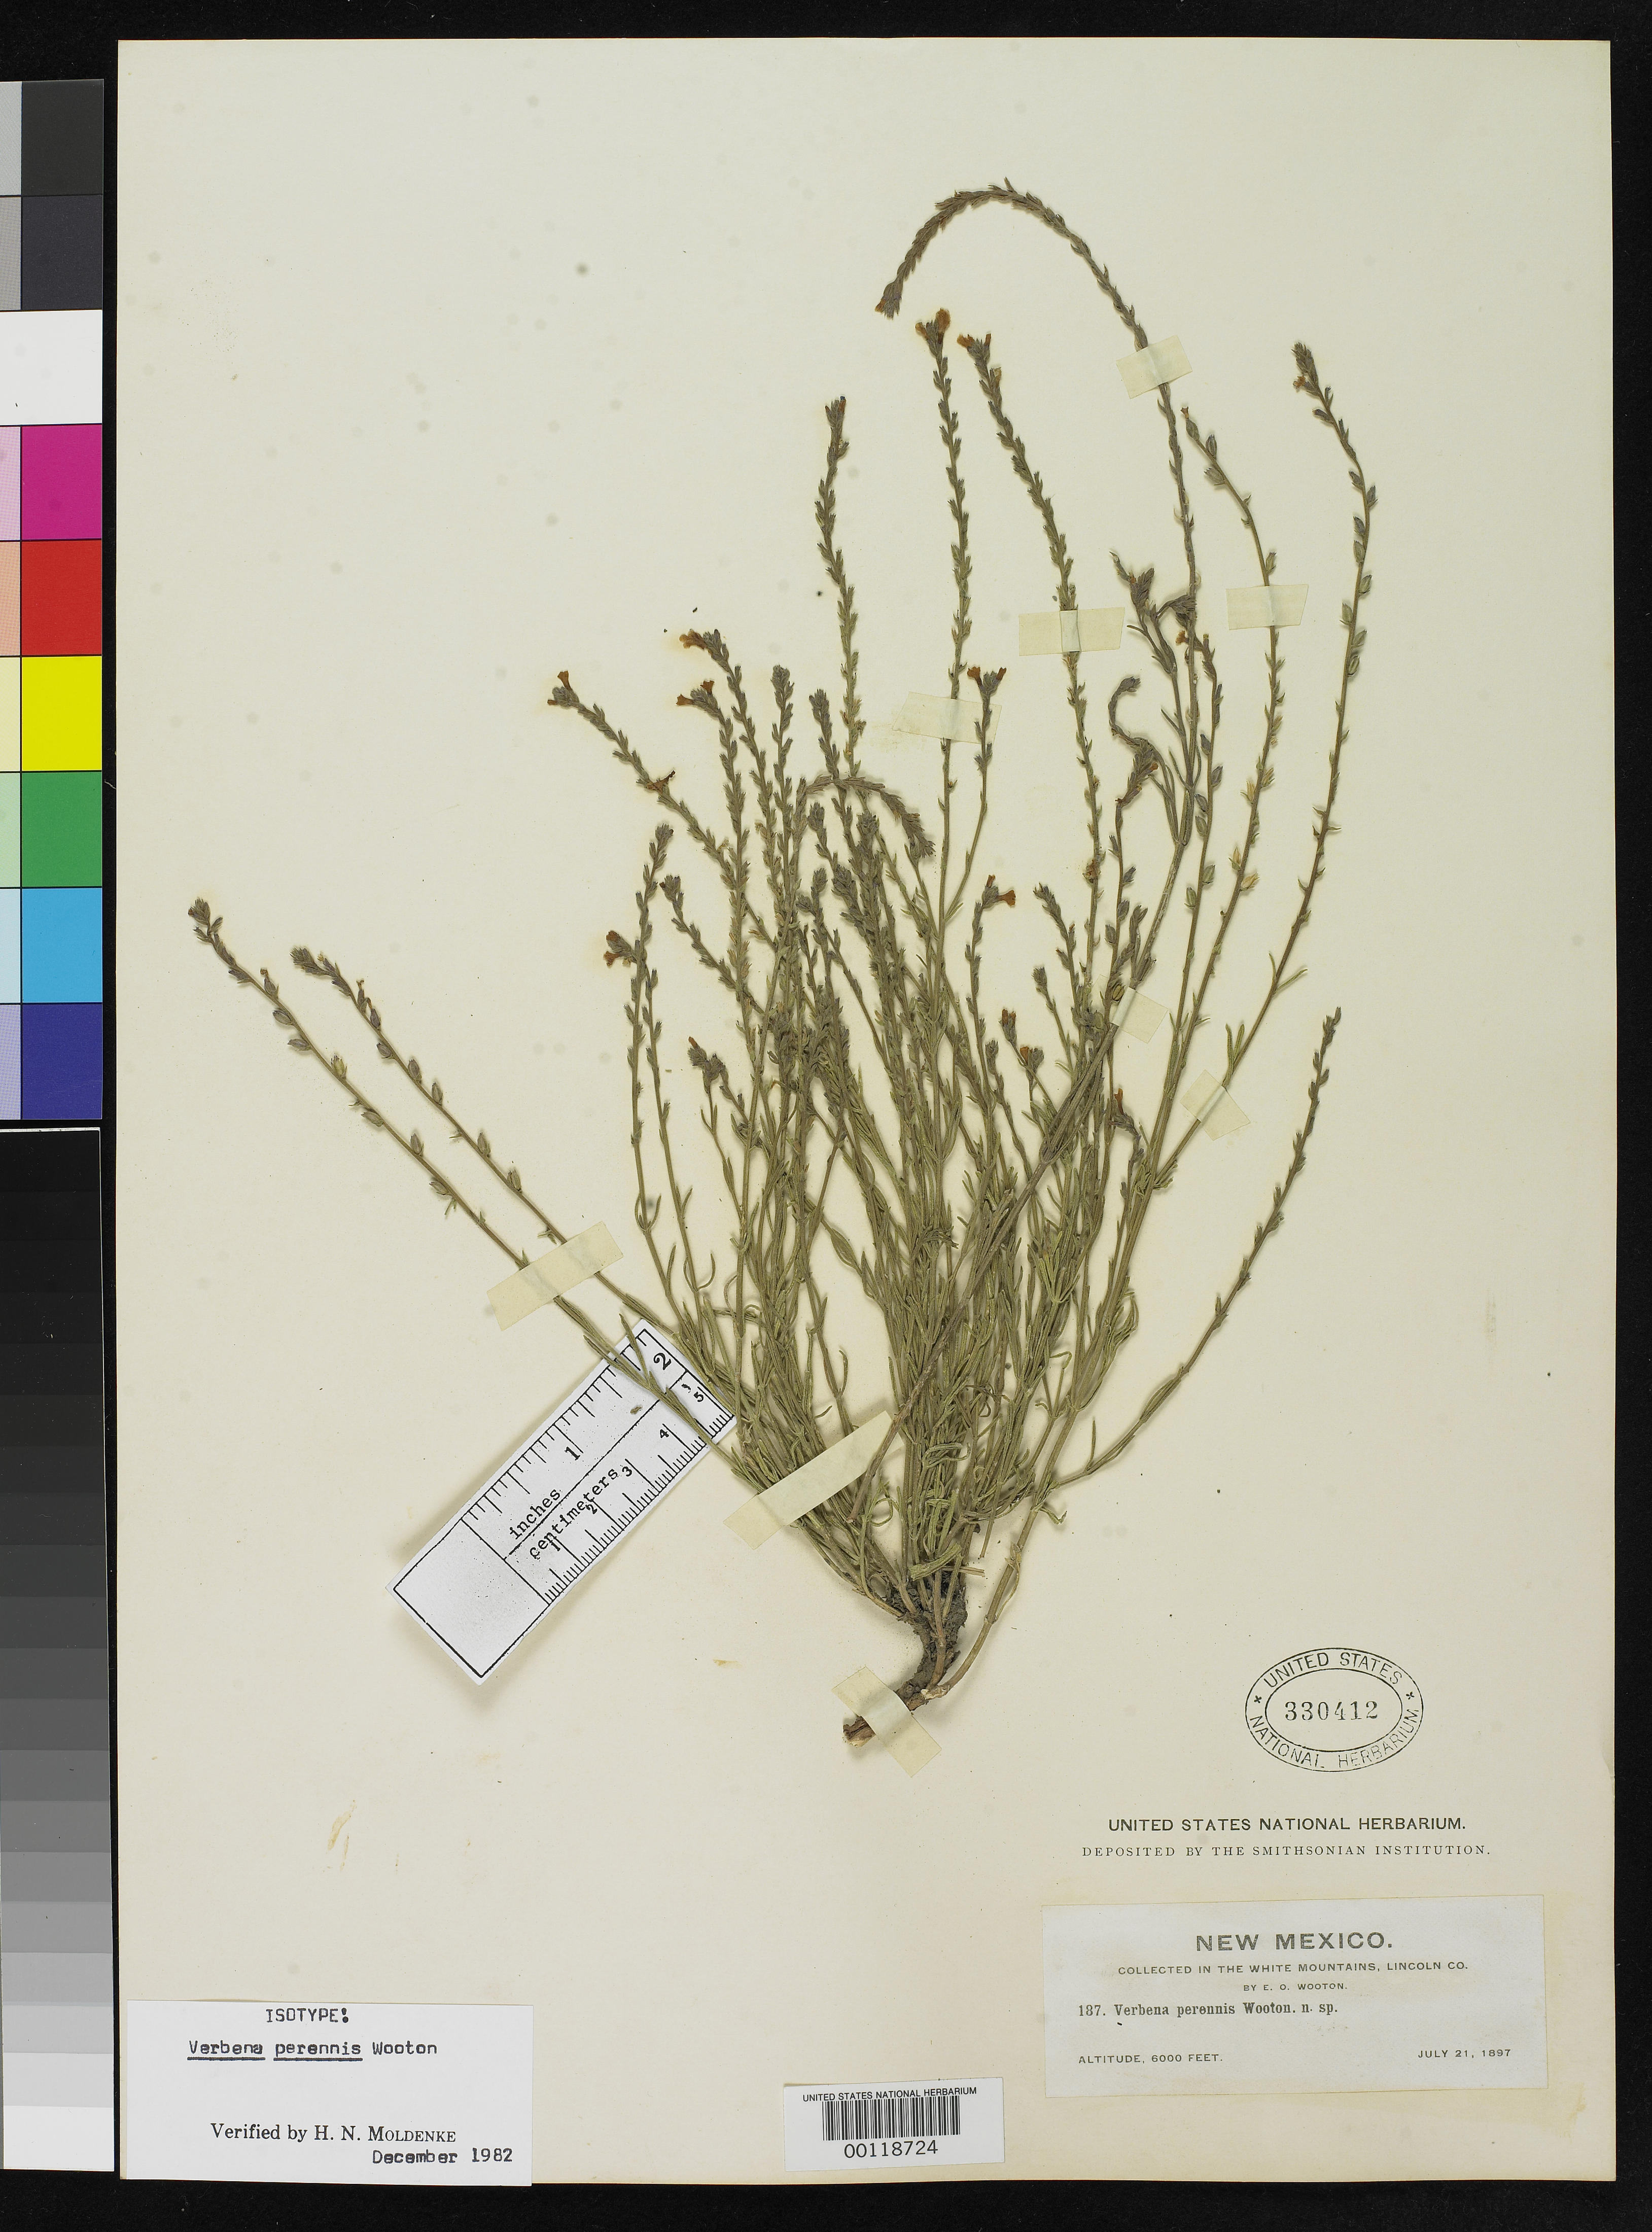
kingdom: Plantae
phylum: Tracheophyta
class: Magnoliopsida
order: Lamiales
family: Verbenaceae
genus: Verbena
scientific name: Verbena perennis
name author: Wooton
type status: Isotype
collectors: E. O. Wooton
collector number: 187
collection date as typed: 21 Jul 1897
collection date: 1897-07-21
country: United States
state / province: New Mexico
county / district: Lincoln / Otero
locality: West of Mescalero Agency.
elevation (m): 1829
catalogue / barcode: US 330412